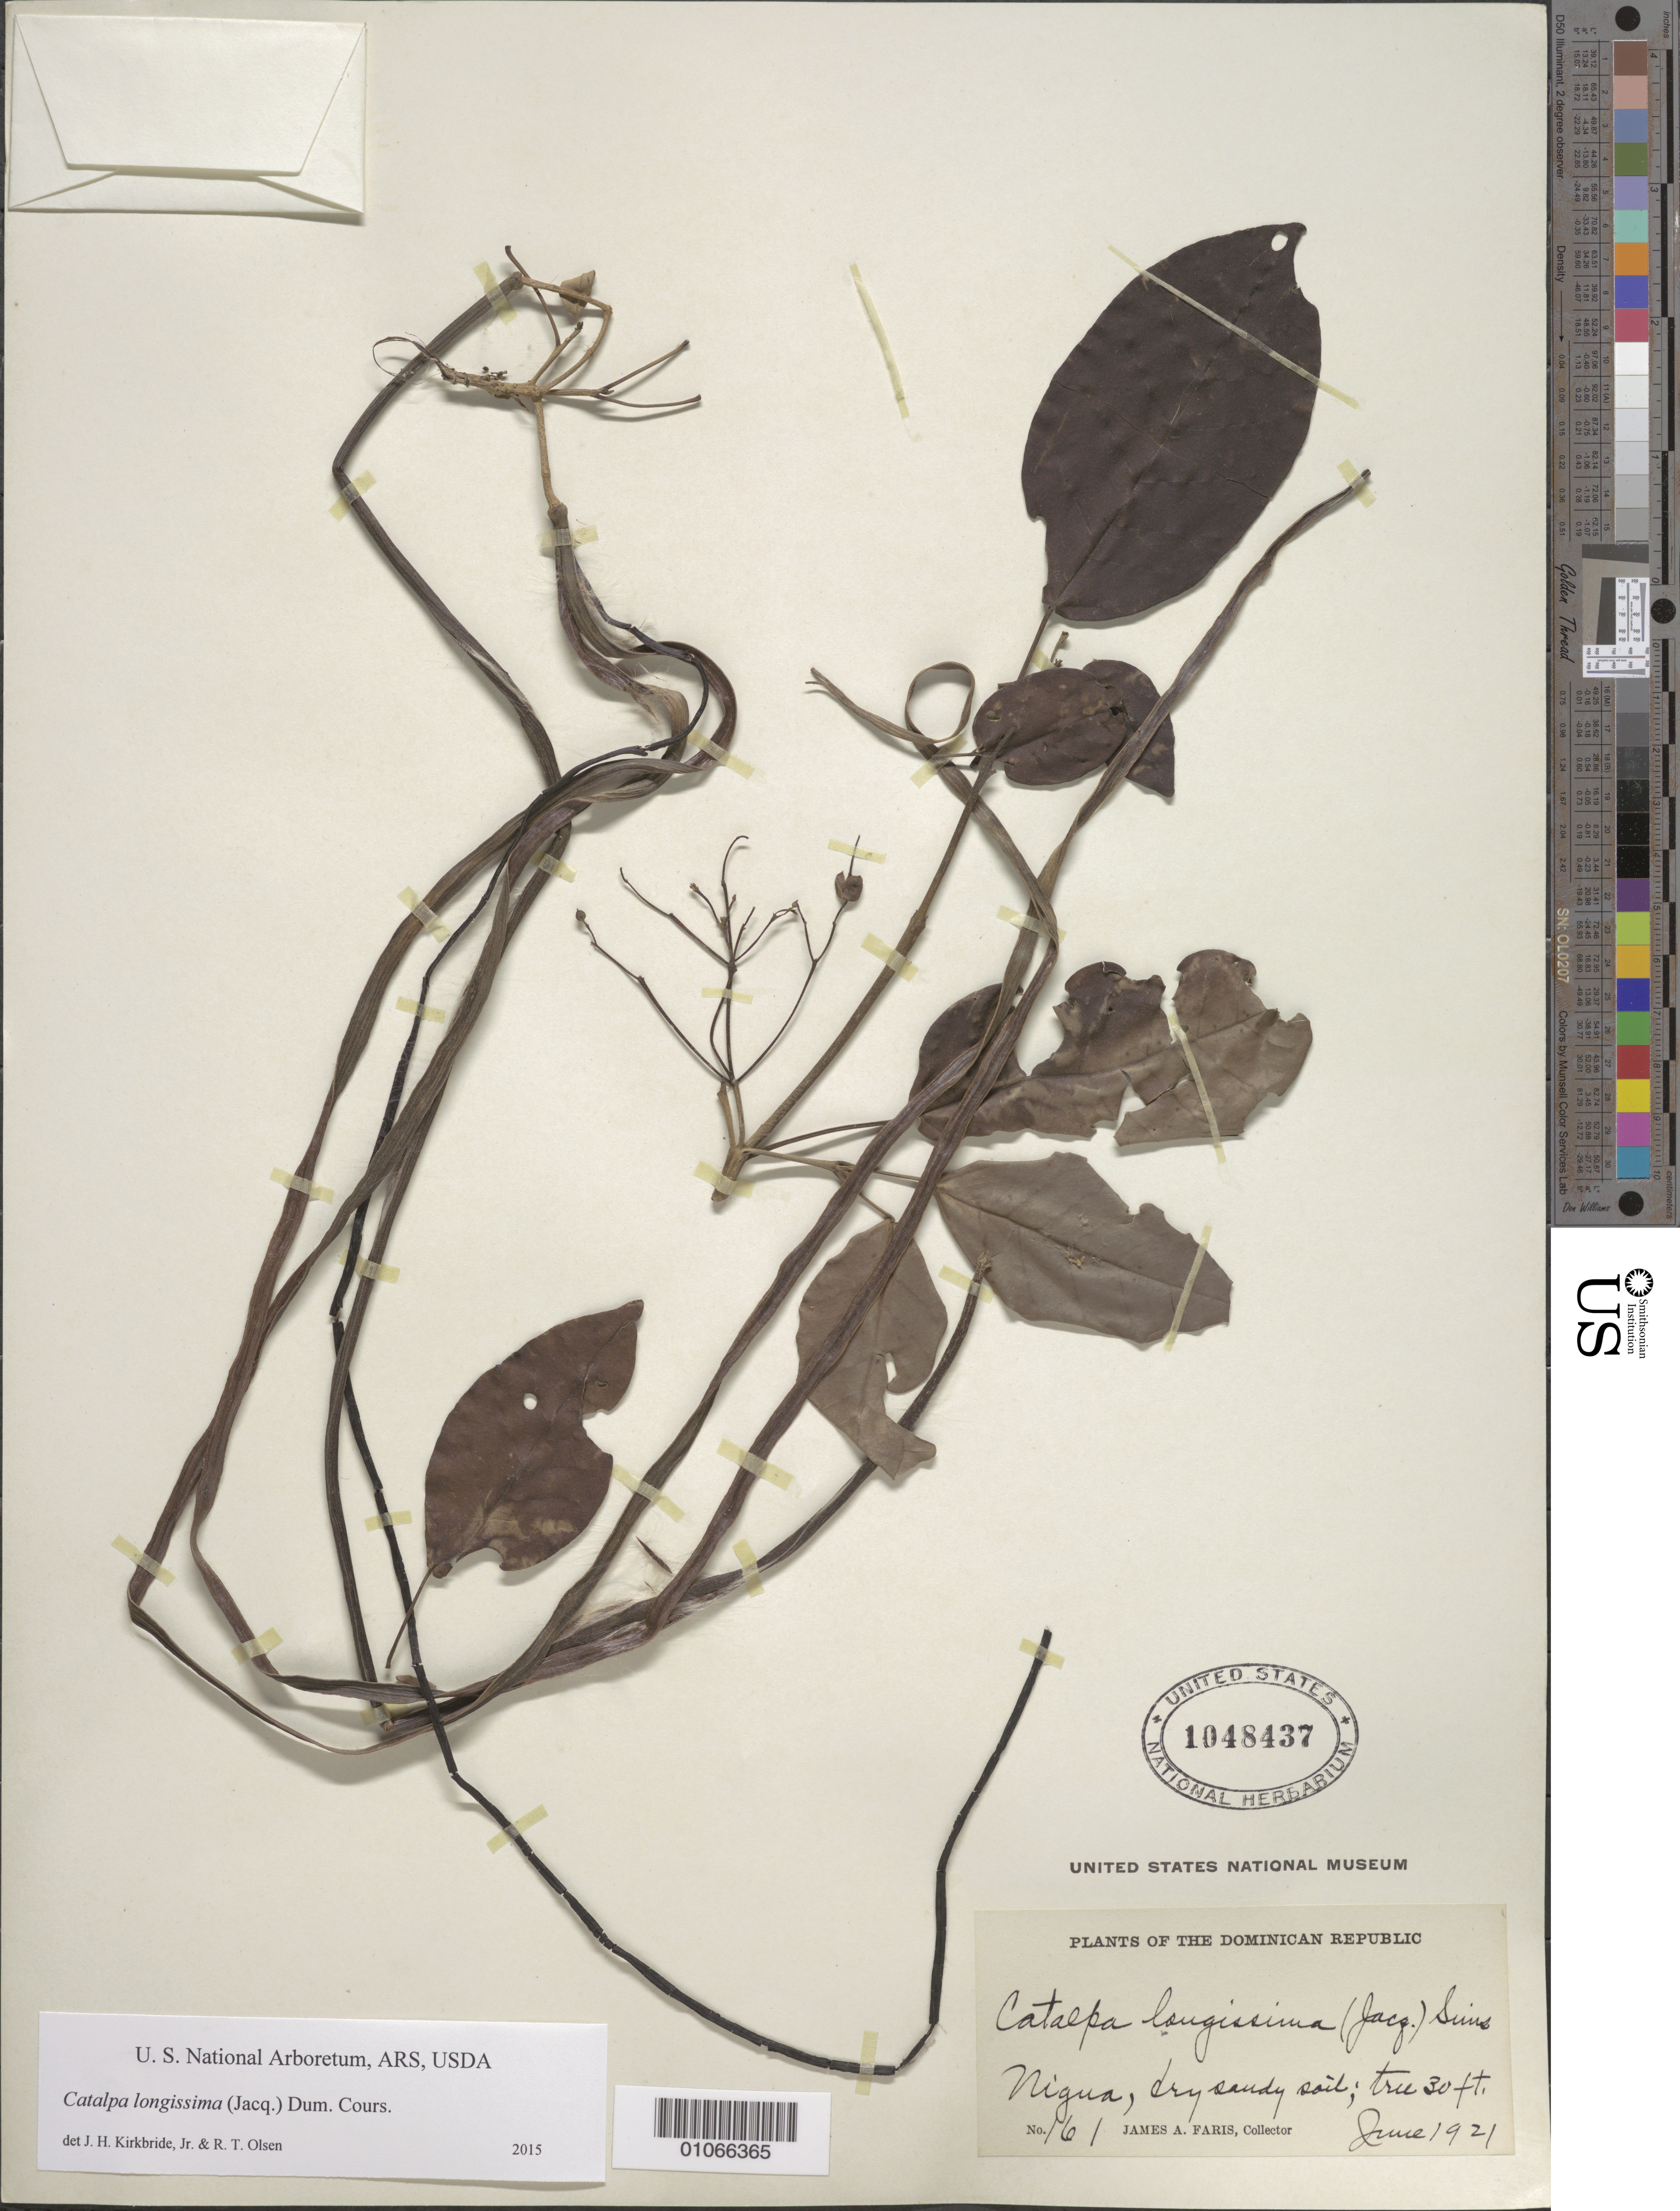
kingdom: Plantae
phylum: Tracheophyta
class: Magnoliopsida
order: Lamiales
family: Bignoniaceae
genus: Catalpa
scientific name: Catalpa longissima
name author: (Jacq.) Dum. Cours.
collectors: J. Faris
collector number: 161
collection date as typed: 01 Jun 1921 to 30 Jun 1921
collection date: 1921-06-01/1921-06-30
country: Dominican Republic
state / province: San Cristóbal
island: Hispaniola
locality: Nigua, dry sandy soil.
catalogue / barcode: US 1048437